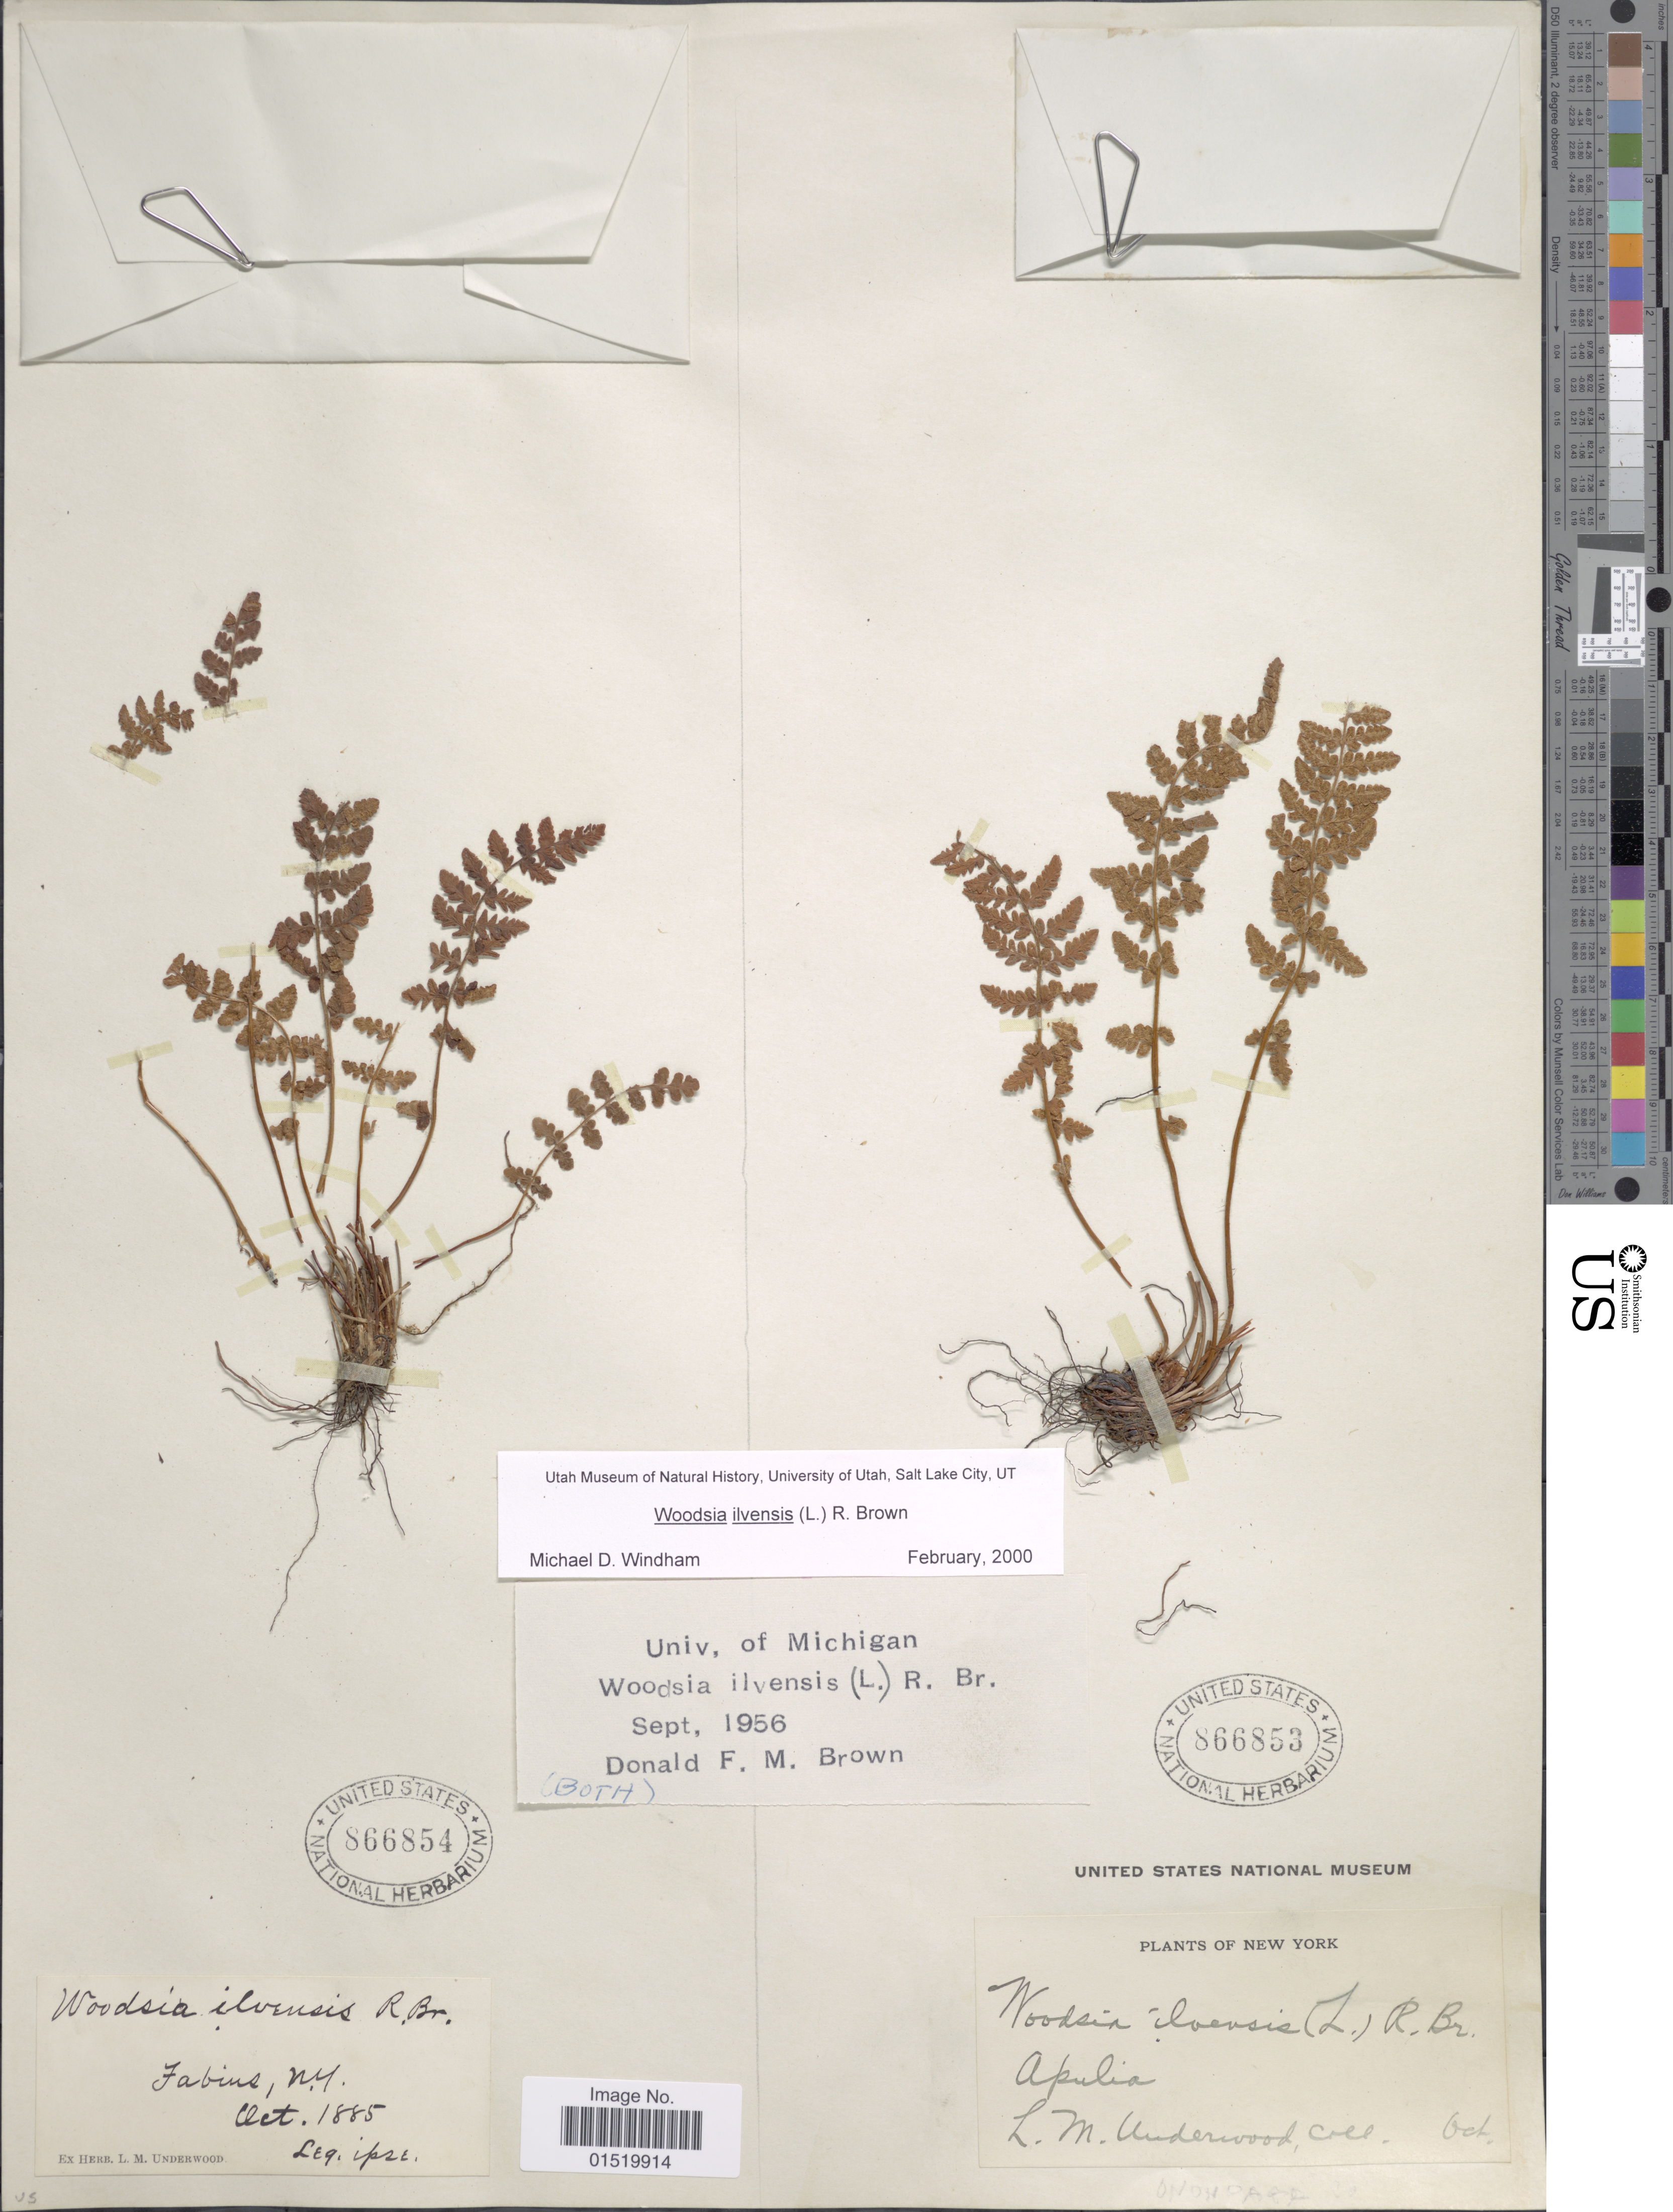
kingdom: Plantae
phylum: Tracheophyta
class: Polypodiopsida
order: Polypodiales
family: Woodsiaceae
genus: Woodsia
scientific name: Woodsia ilvensis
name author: (L.) R. Br.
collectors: L. M. Underwood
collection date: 1885-10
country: United States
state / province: New York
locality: Fabins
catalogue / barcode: US 866854